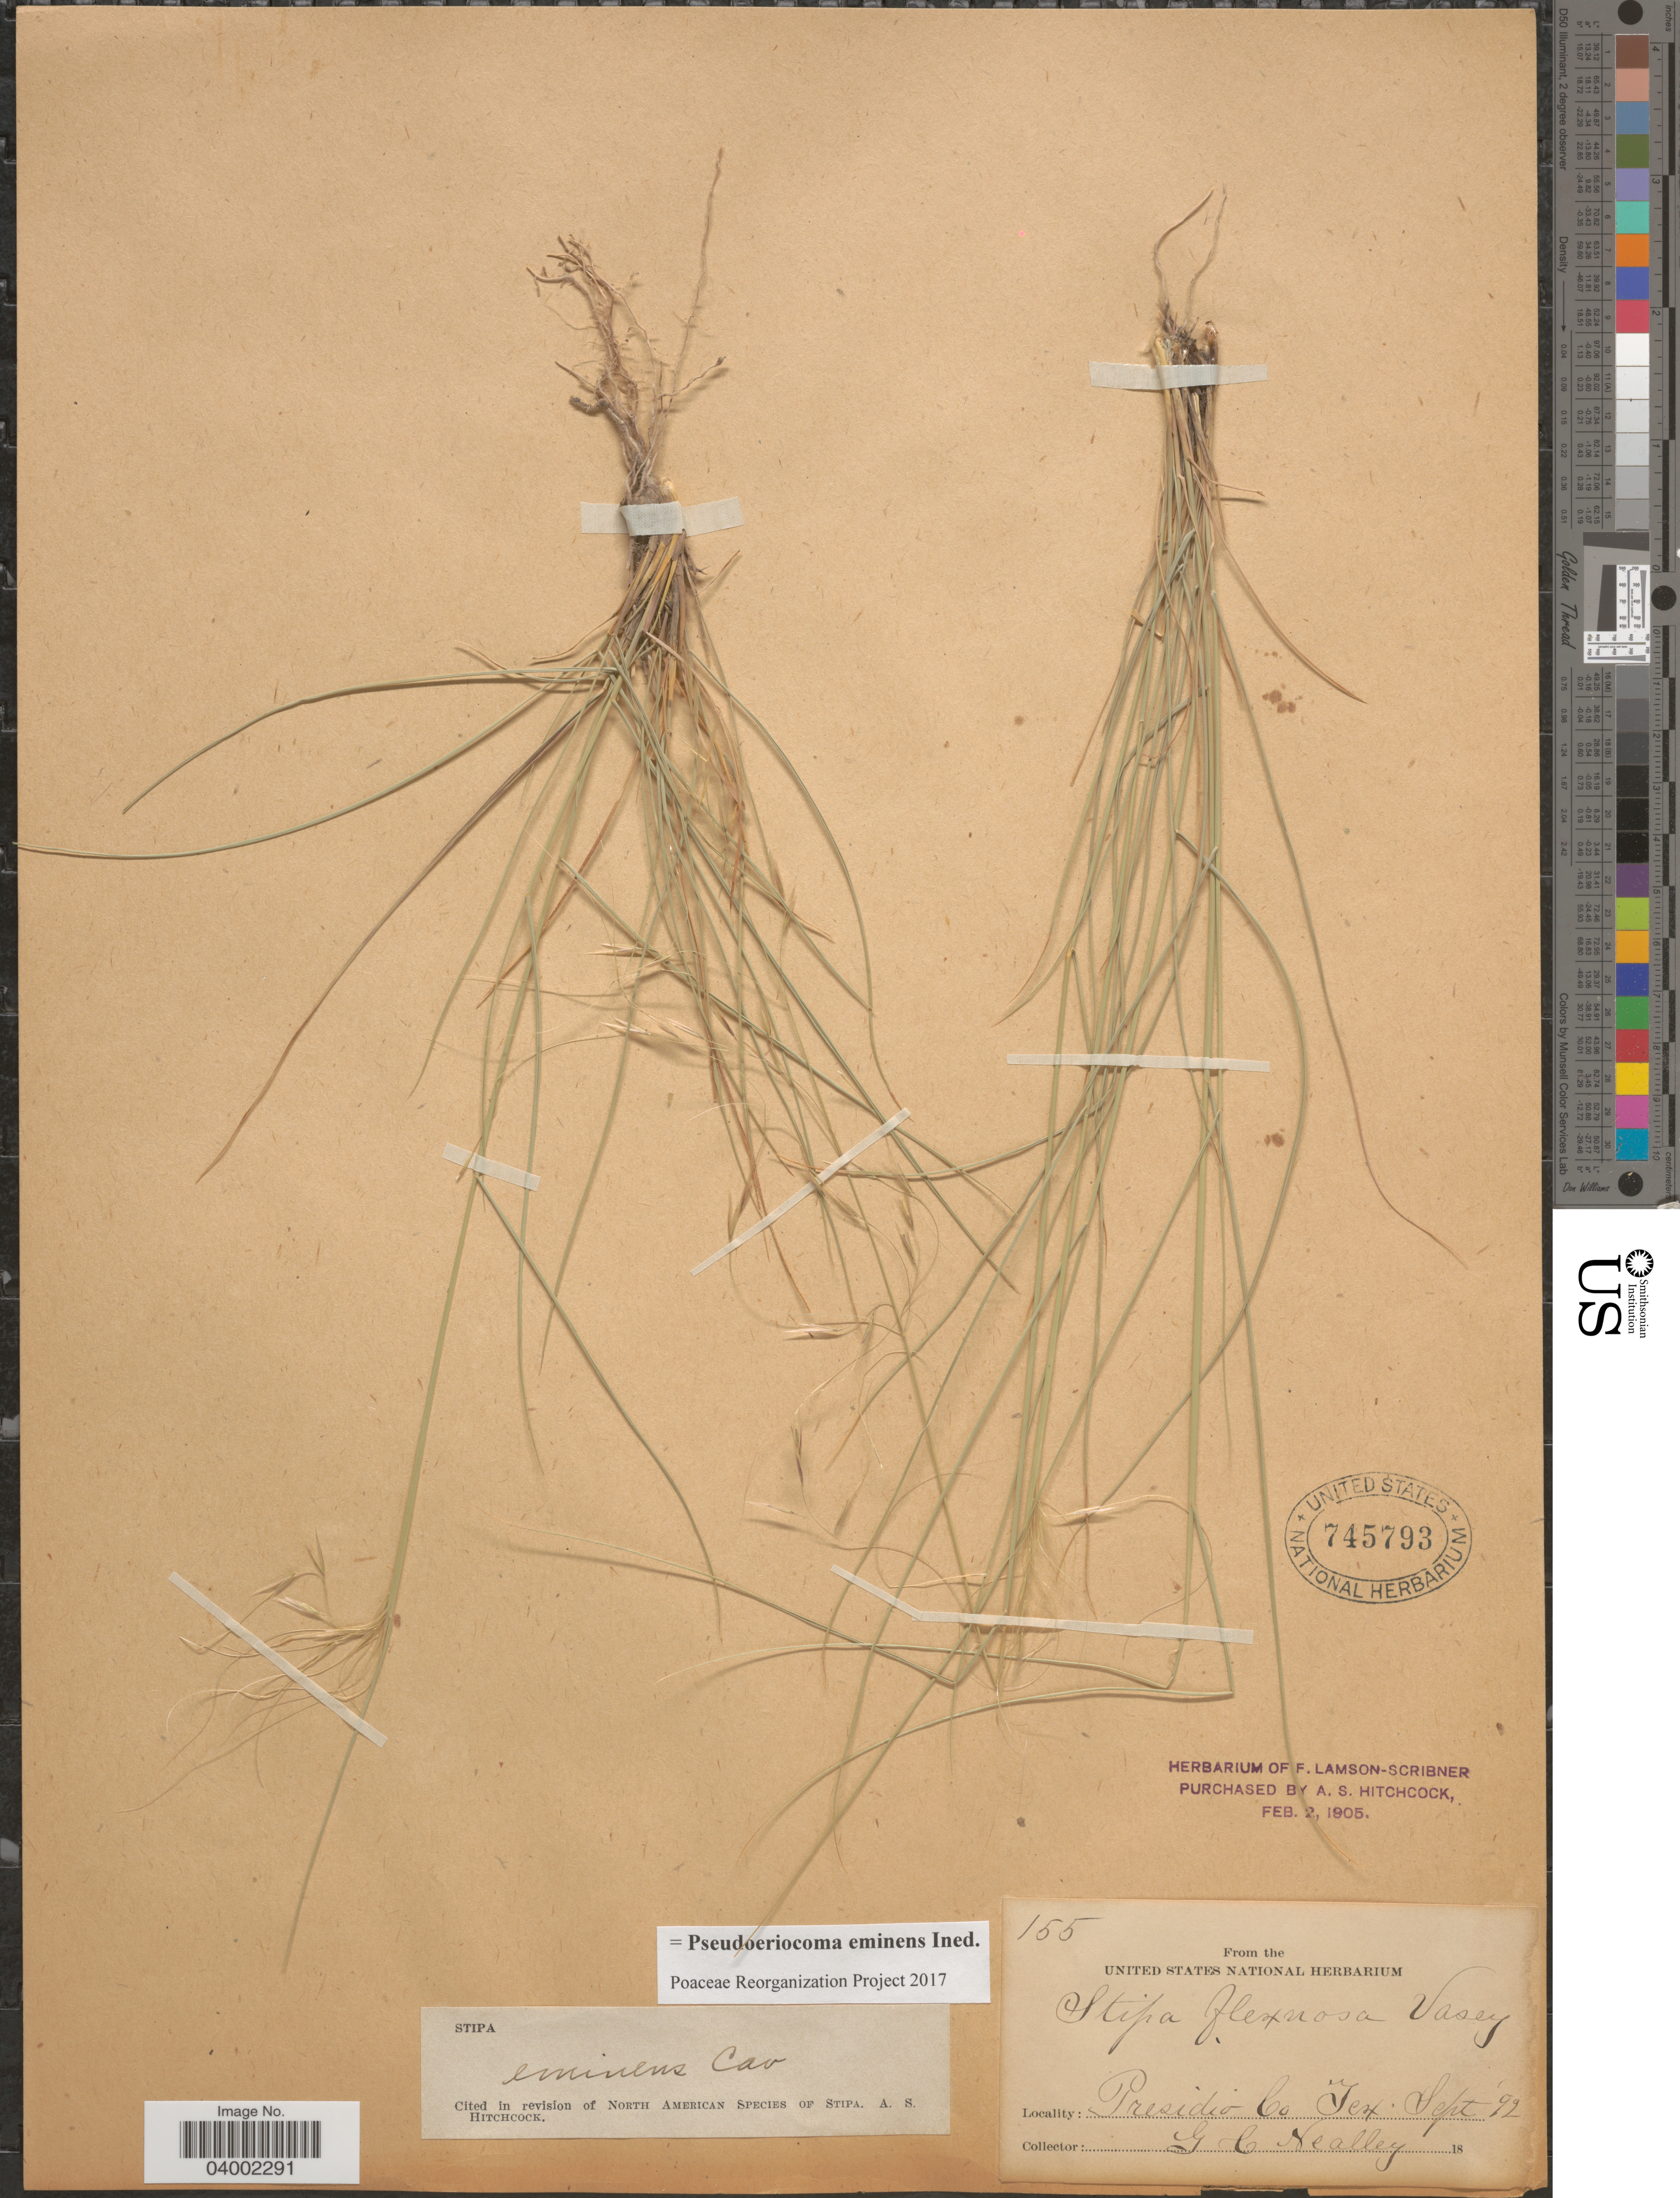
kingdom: Plantae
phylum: Tracheophyta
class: Liliopsida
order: Poales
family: Poaceae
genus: Pseudoeriocoma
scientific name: Pseudoeriocoma eminens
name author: (Cav.) Romasch.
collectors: G. C. Nealley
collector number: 155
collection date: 1892-09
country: United States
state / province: Texas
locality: Presidio Co.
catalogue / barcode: US 745793